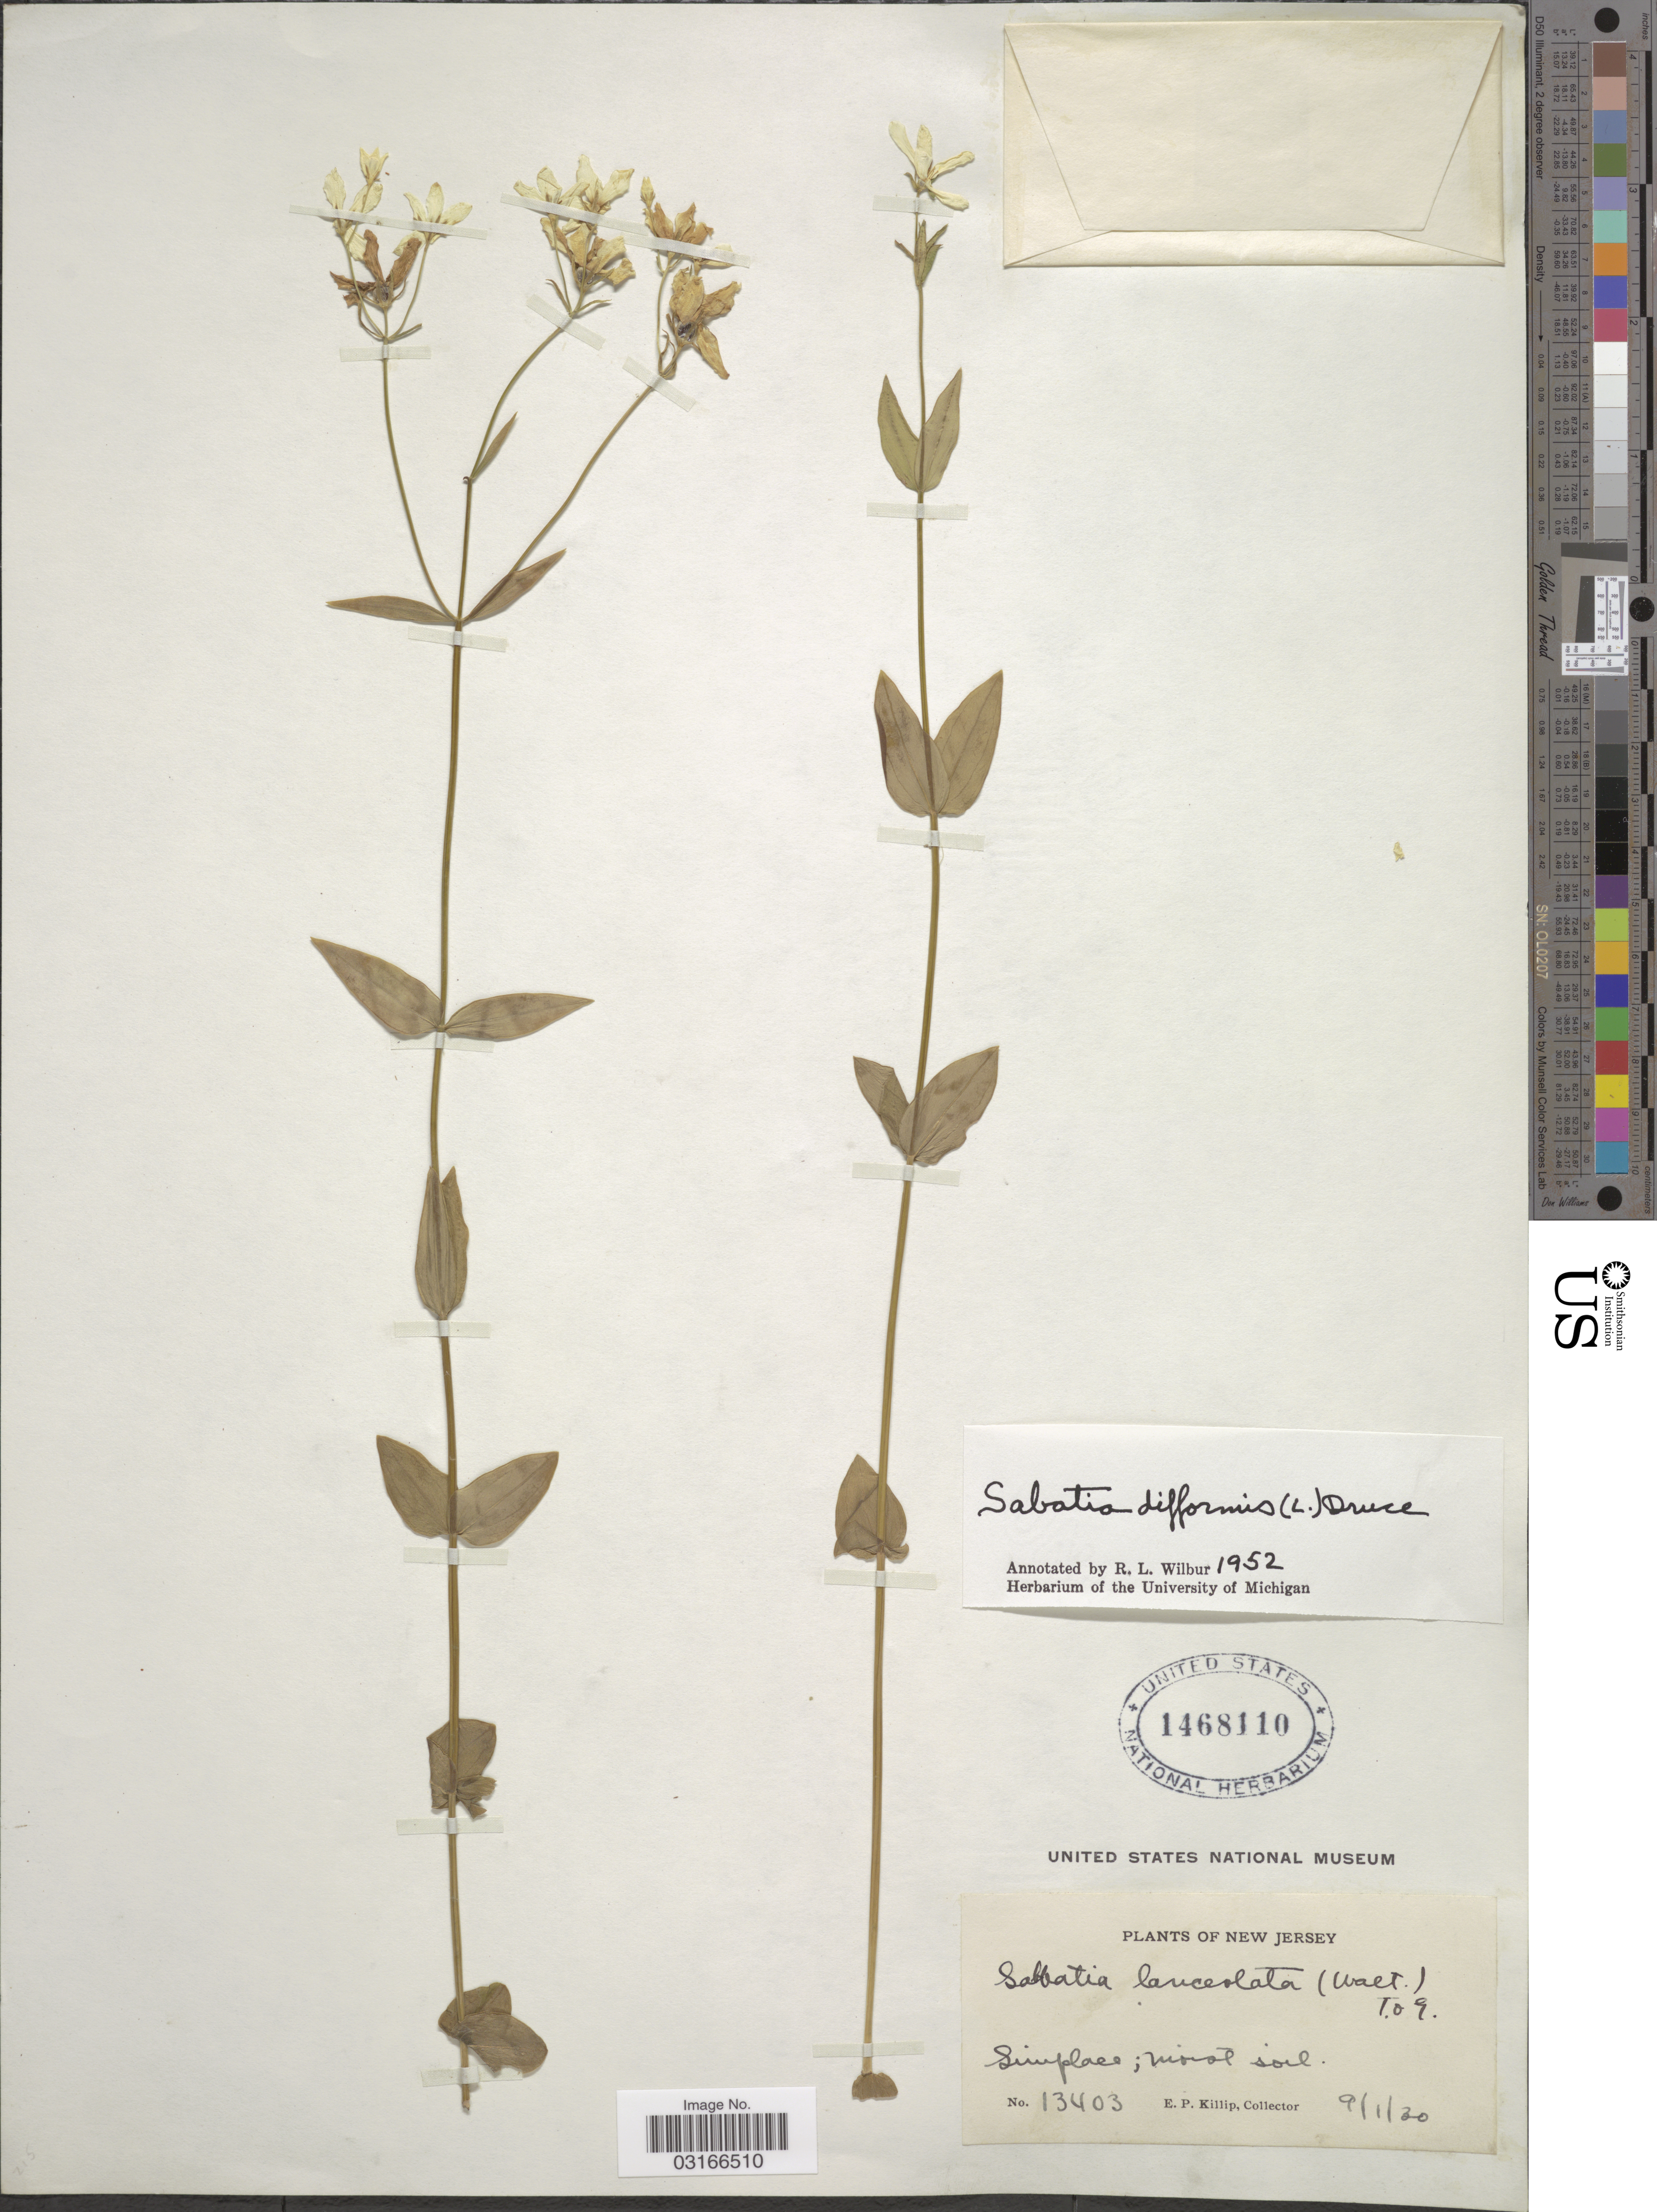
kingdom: Plantae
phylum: Tracheophyta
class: Magnoliopsida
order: Gentianales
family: Gentianaceae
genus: Sabatia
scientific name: Sabatia difformis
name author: (L.) Druce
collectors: E. P. Killip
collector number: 13403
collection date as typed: Transcribed d/m/y: 1/9/30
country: United States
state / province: New Jersey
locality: Simplace.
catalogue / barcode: US 1468110